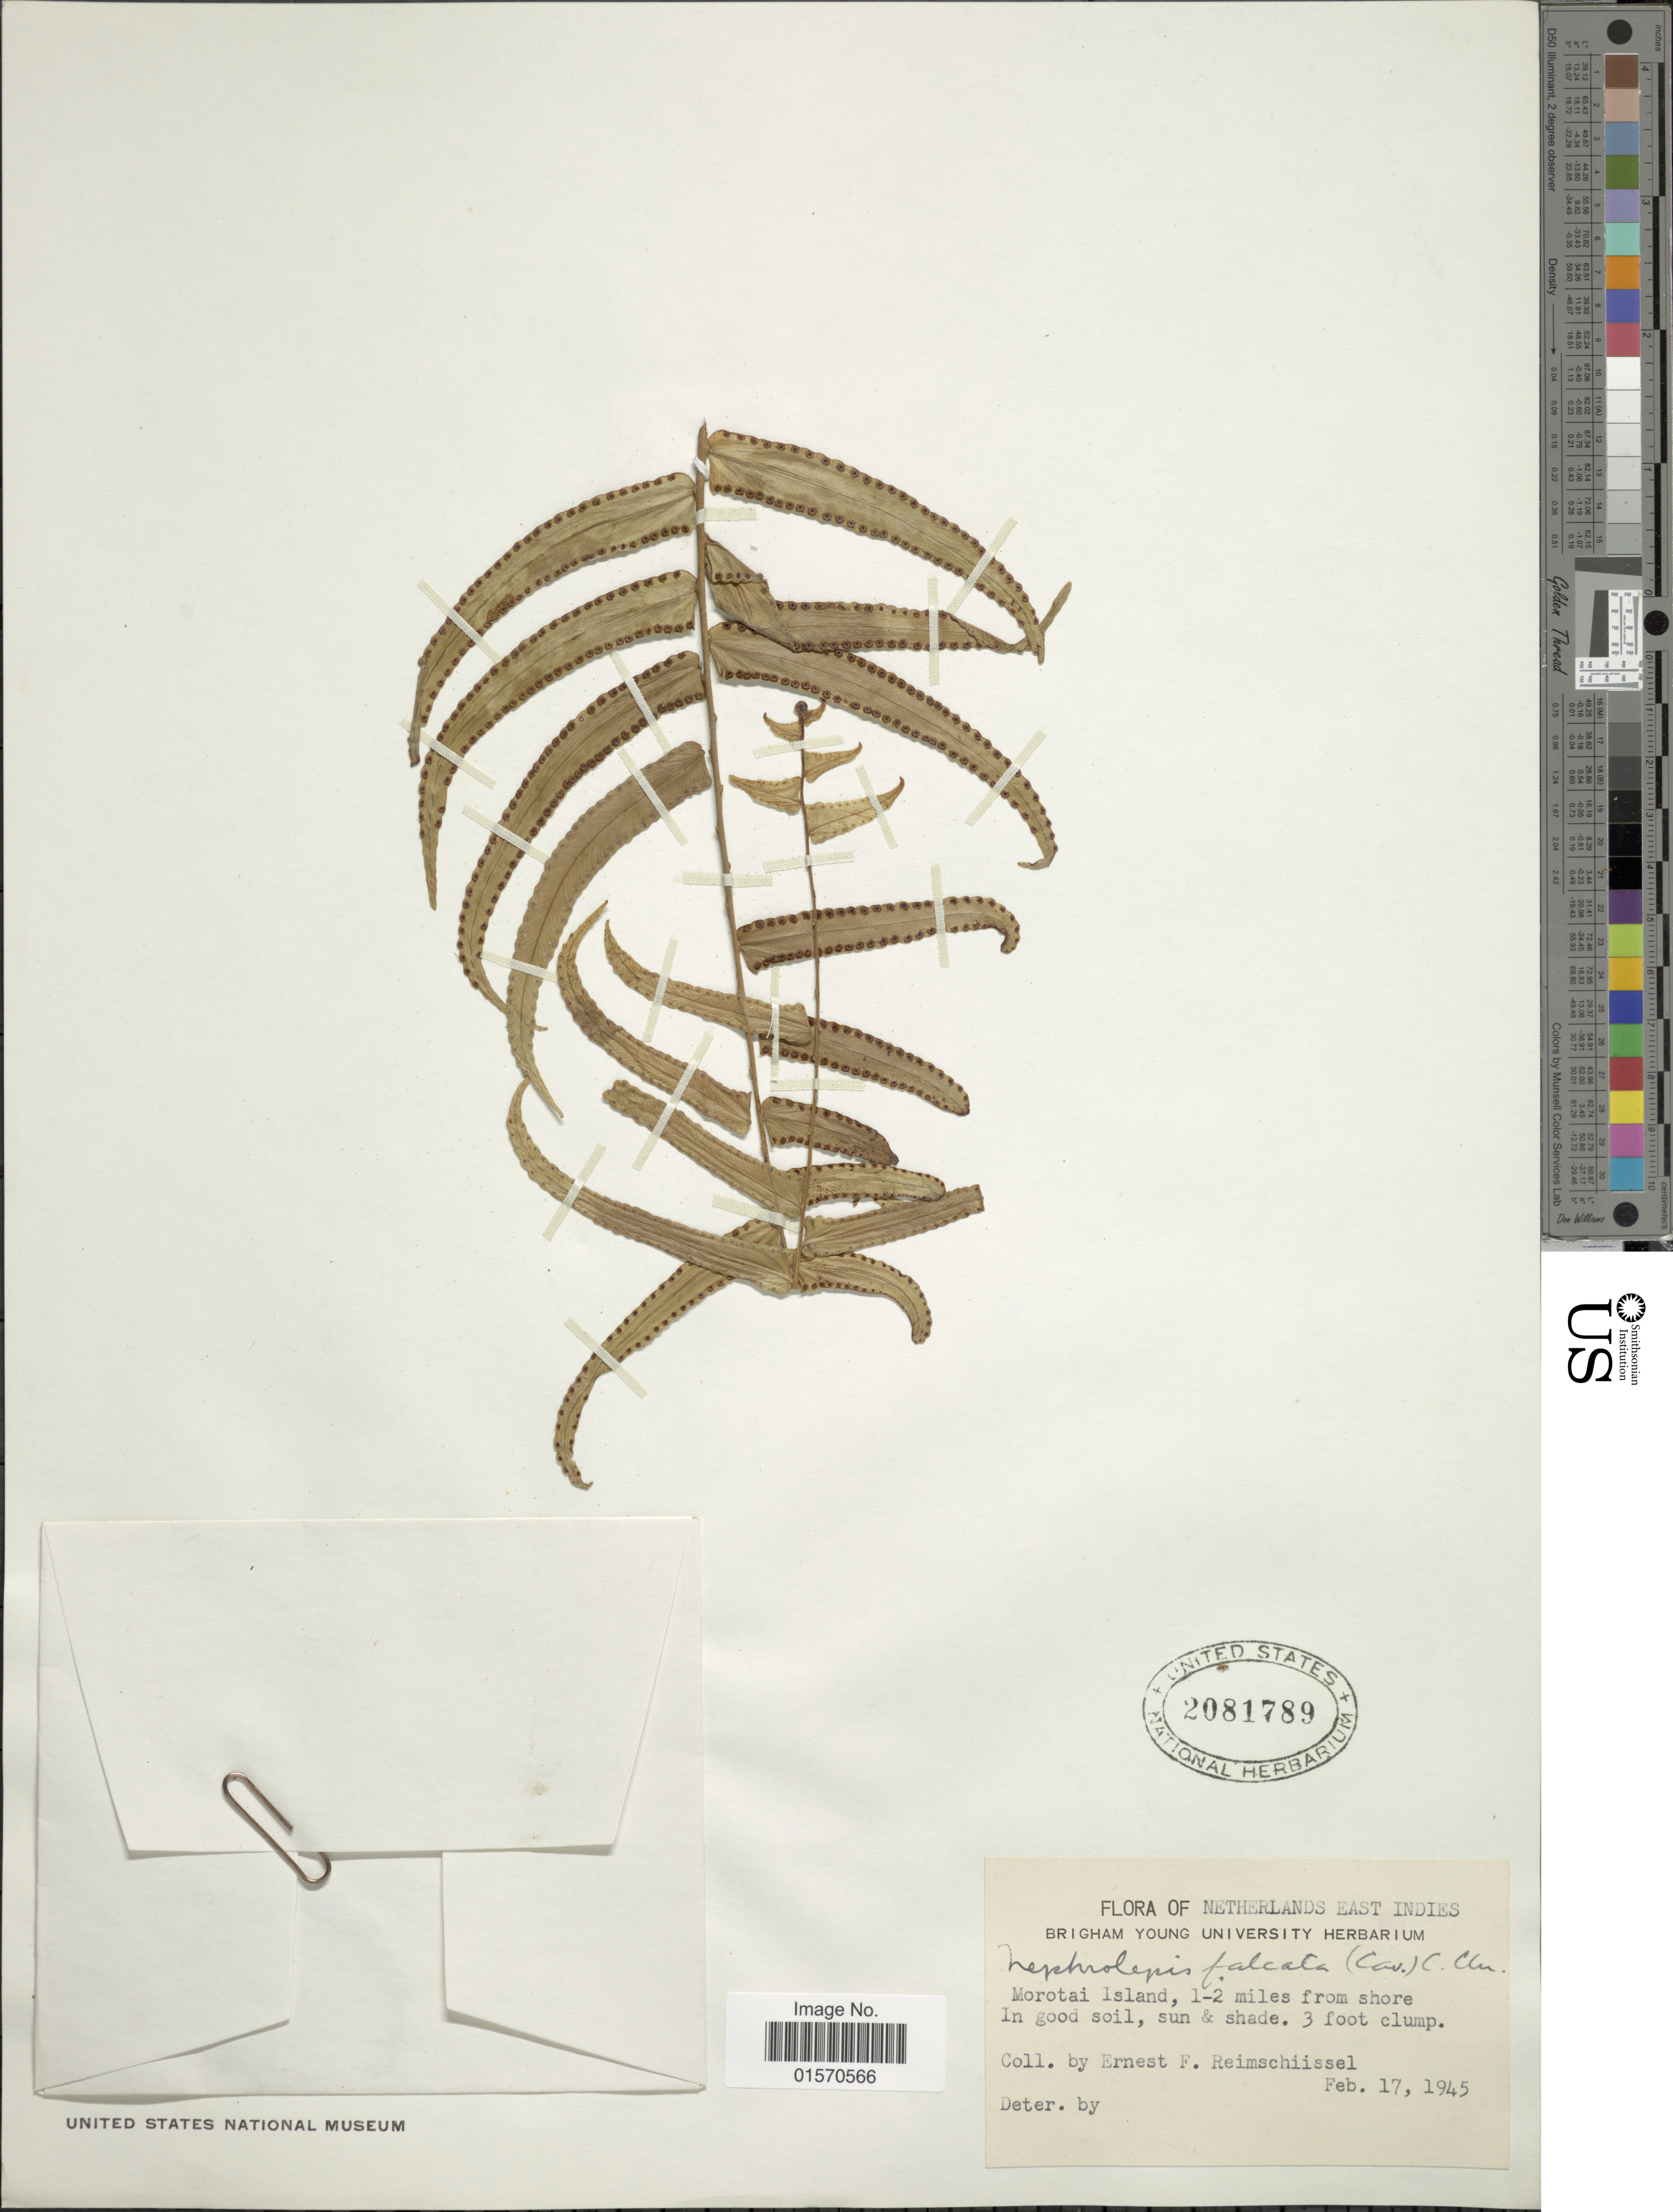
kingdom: Plantae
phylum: Tracheophyta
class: Polypodiopsida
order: Polypodiales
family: Nephrolepidaceae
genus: Nephrolepis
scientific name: Nephrolepis falcata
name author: (Cav.) C. Chr.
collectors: E. Reimschiissel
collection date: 1945-02-17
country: Indonesia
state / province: Maluku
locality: Netherlands East Indies. Morotai Island, 1-2 miles from shore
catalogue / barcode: US 2081789